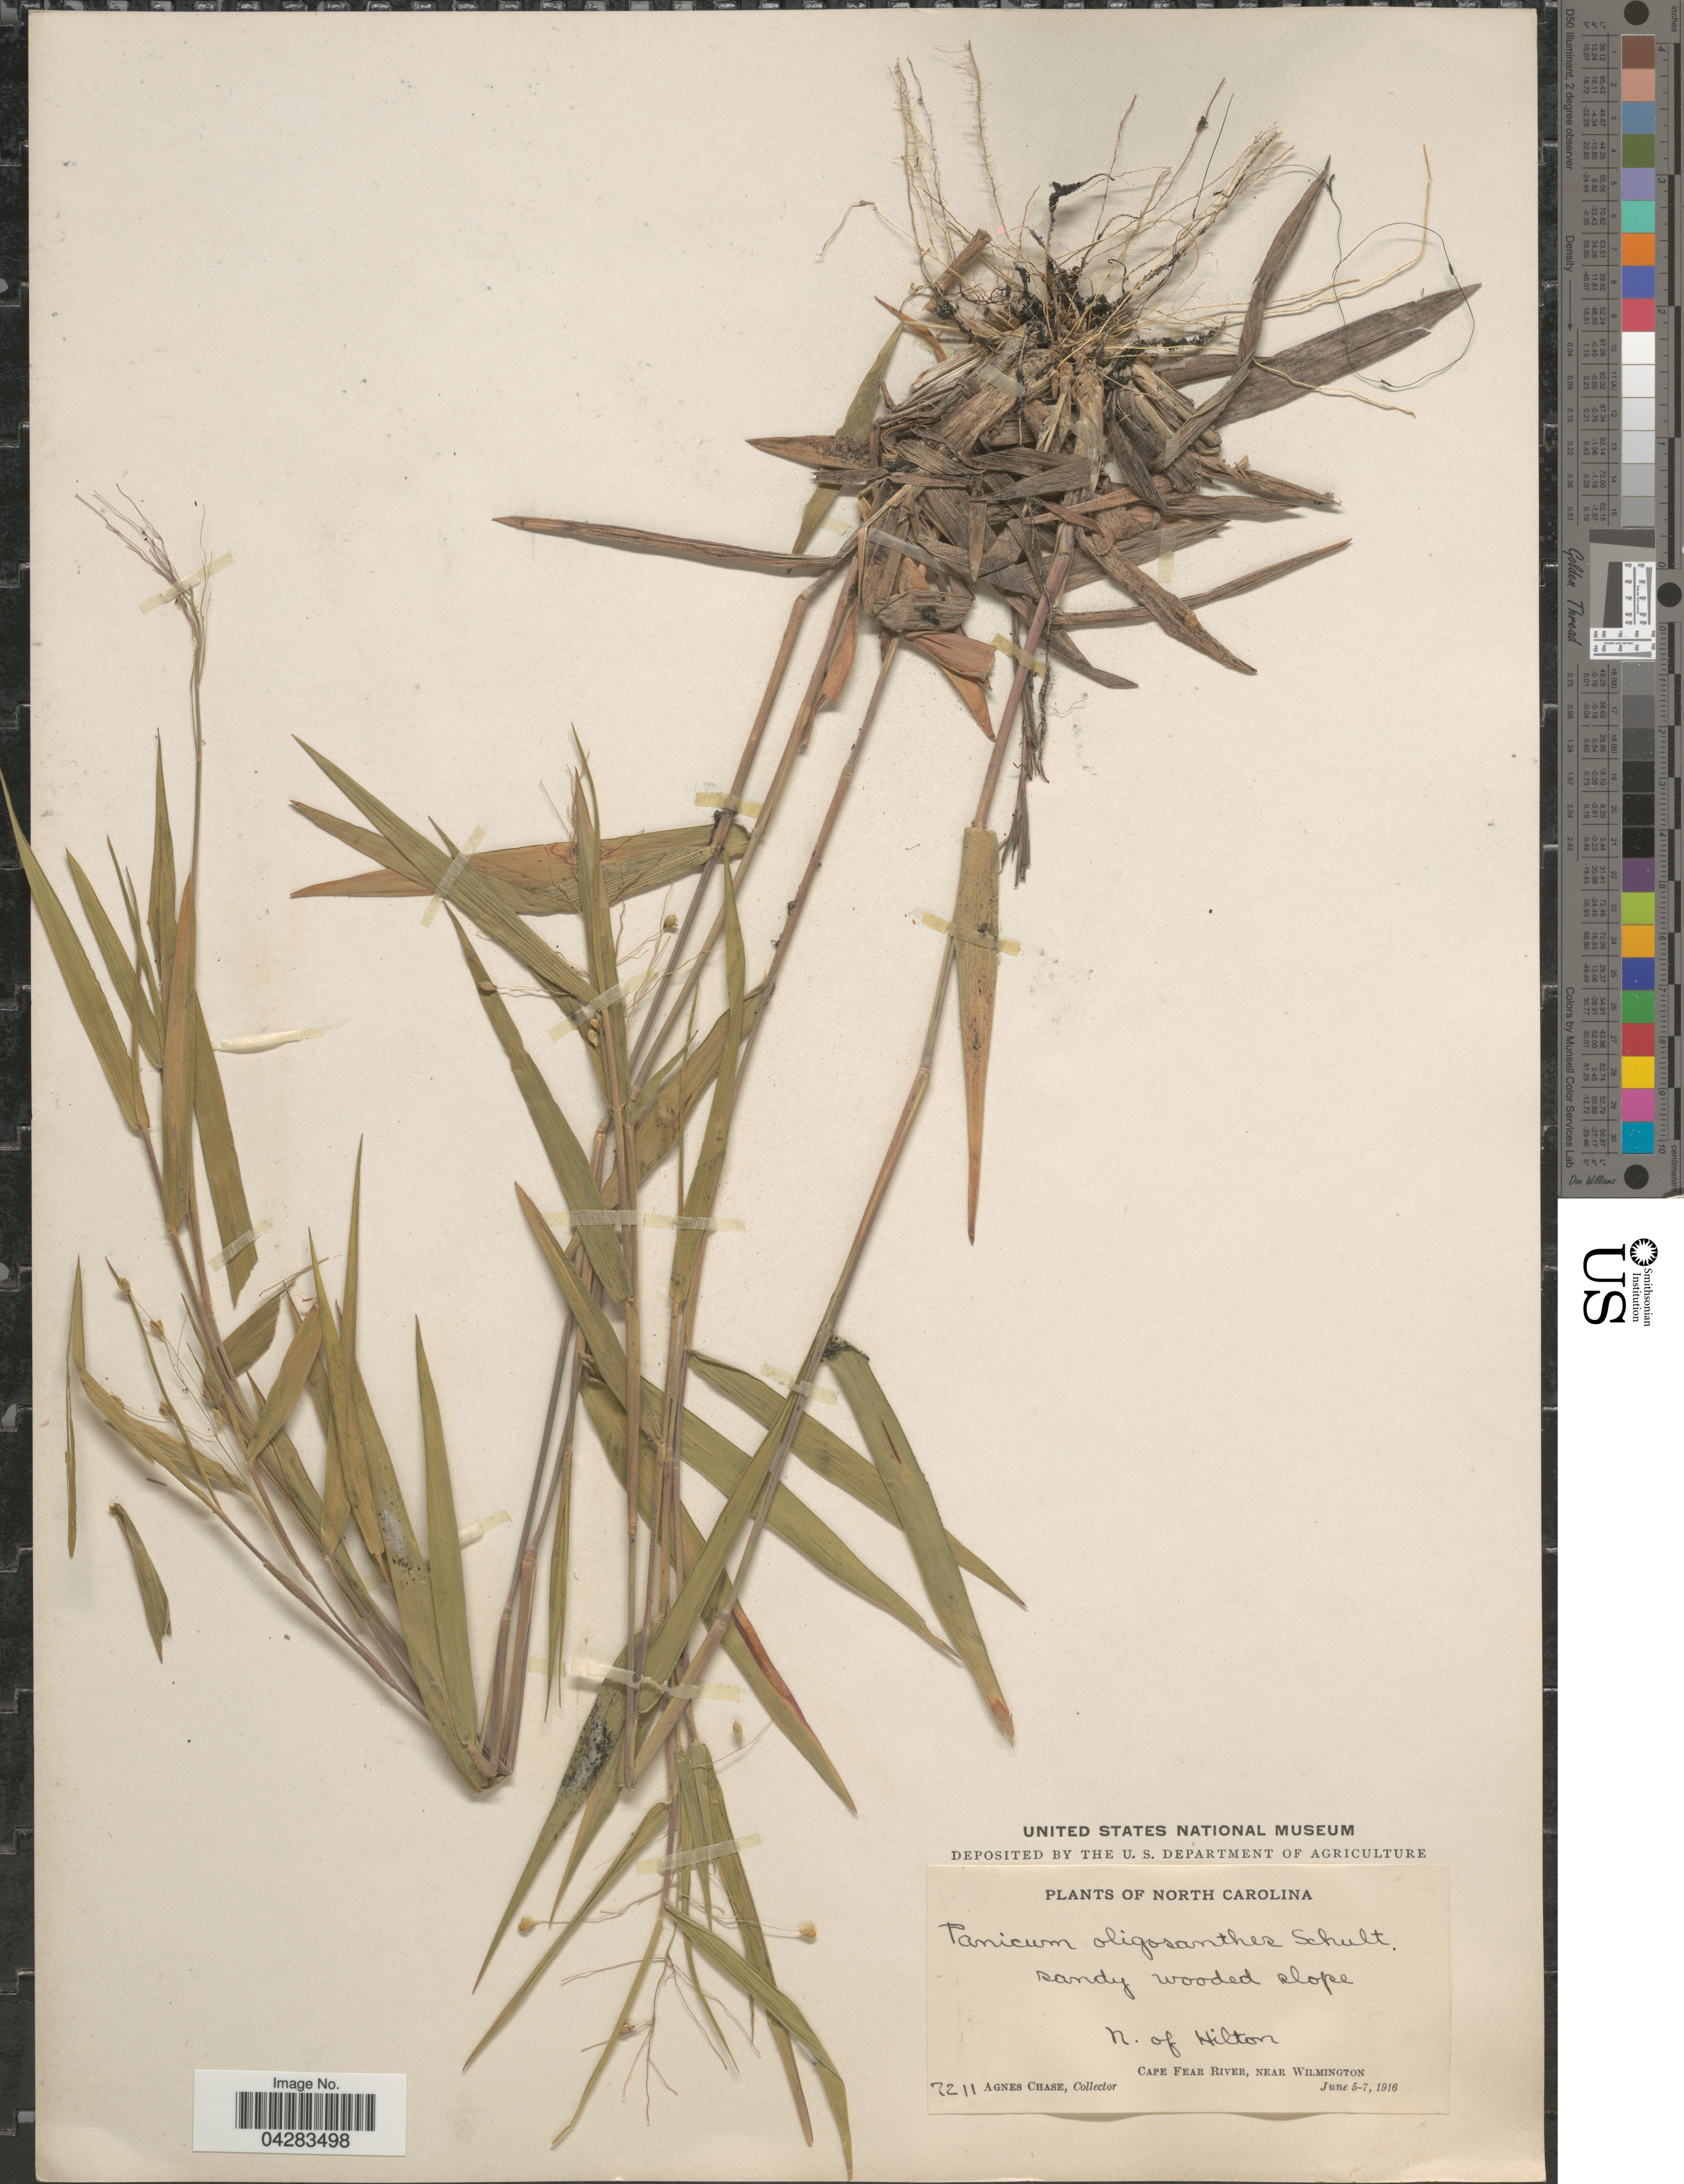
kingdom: Plantae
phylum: Tracheophyta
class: Liliopsida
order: Poales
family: Poaceae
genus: Dichanthelium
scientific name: Dichanthelium oligosanthes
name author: (Schult.) Gould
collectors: A. Chase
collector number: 7211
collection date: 1916-06-05/1916-06-07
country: United States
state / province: North Carolina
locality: N. of Hilton. Cape Fear River, near Wilmington.